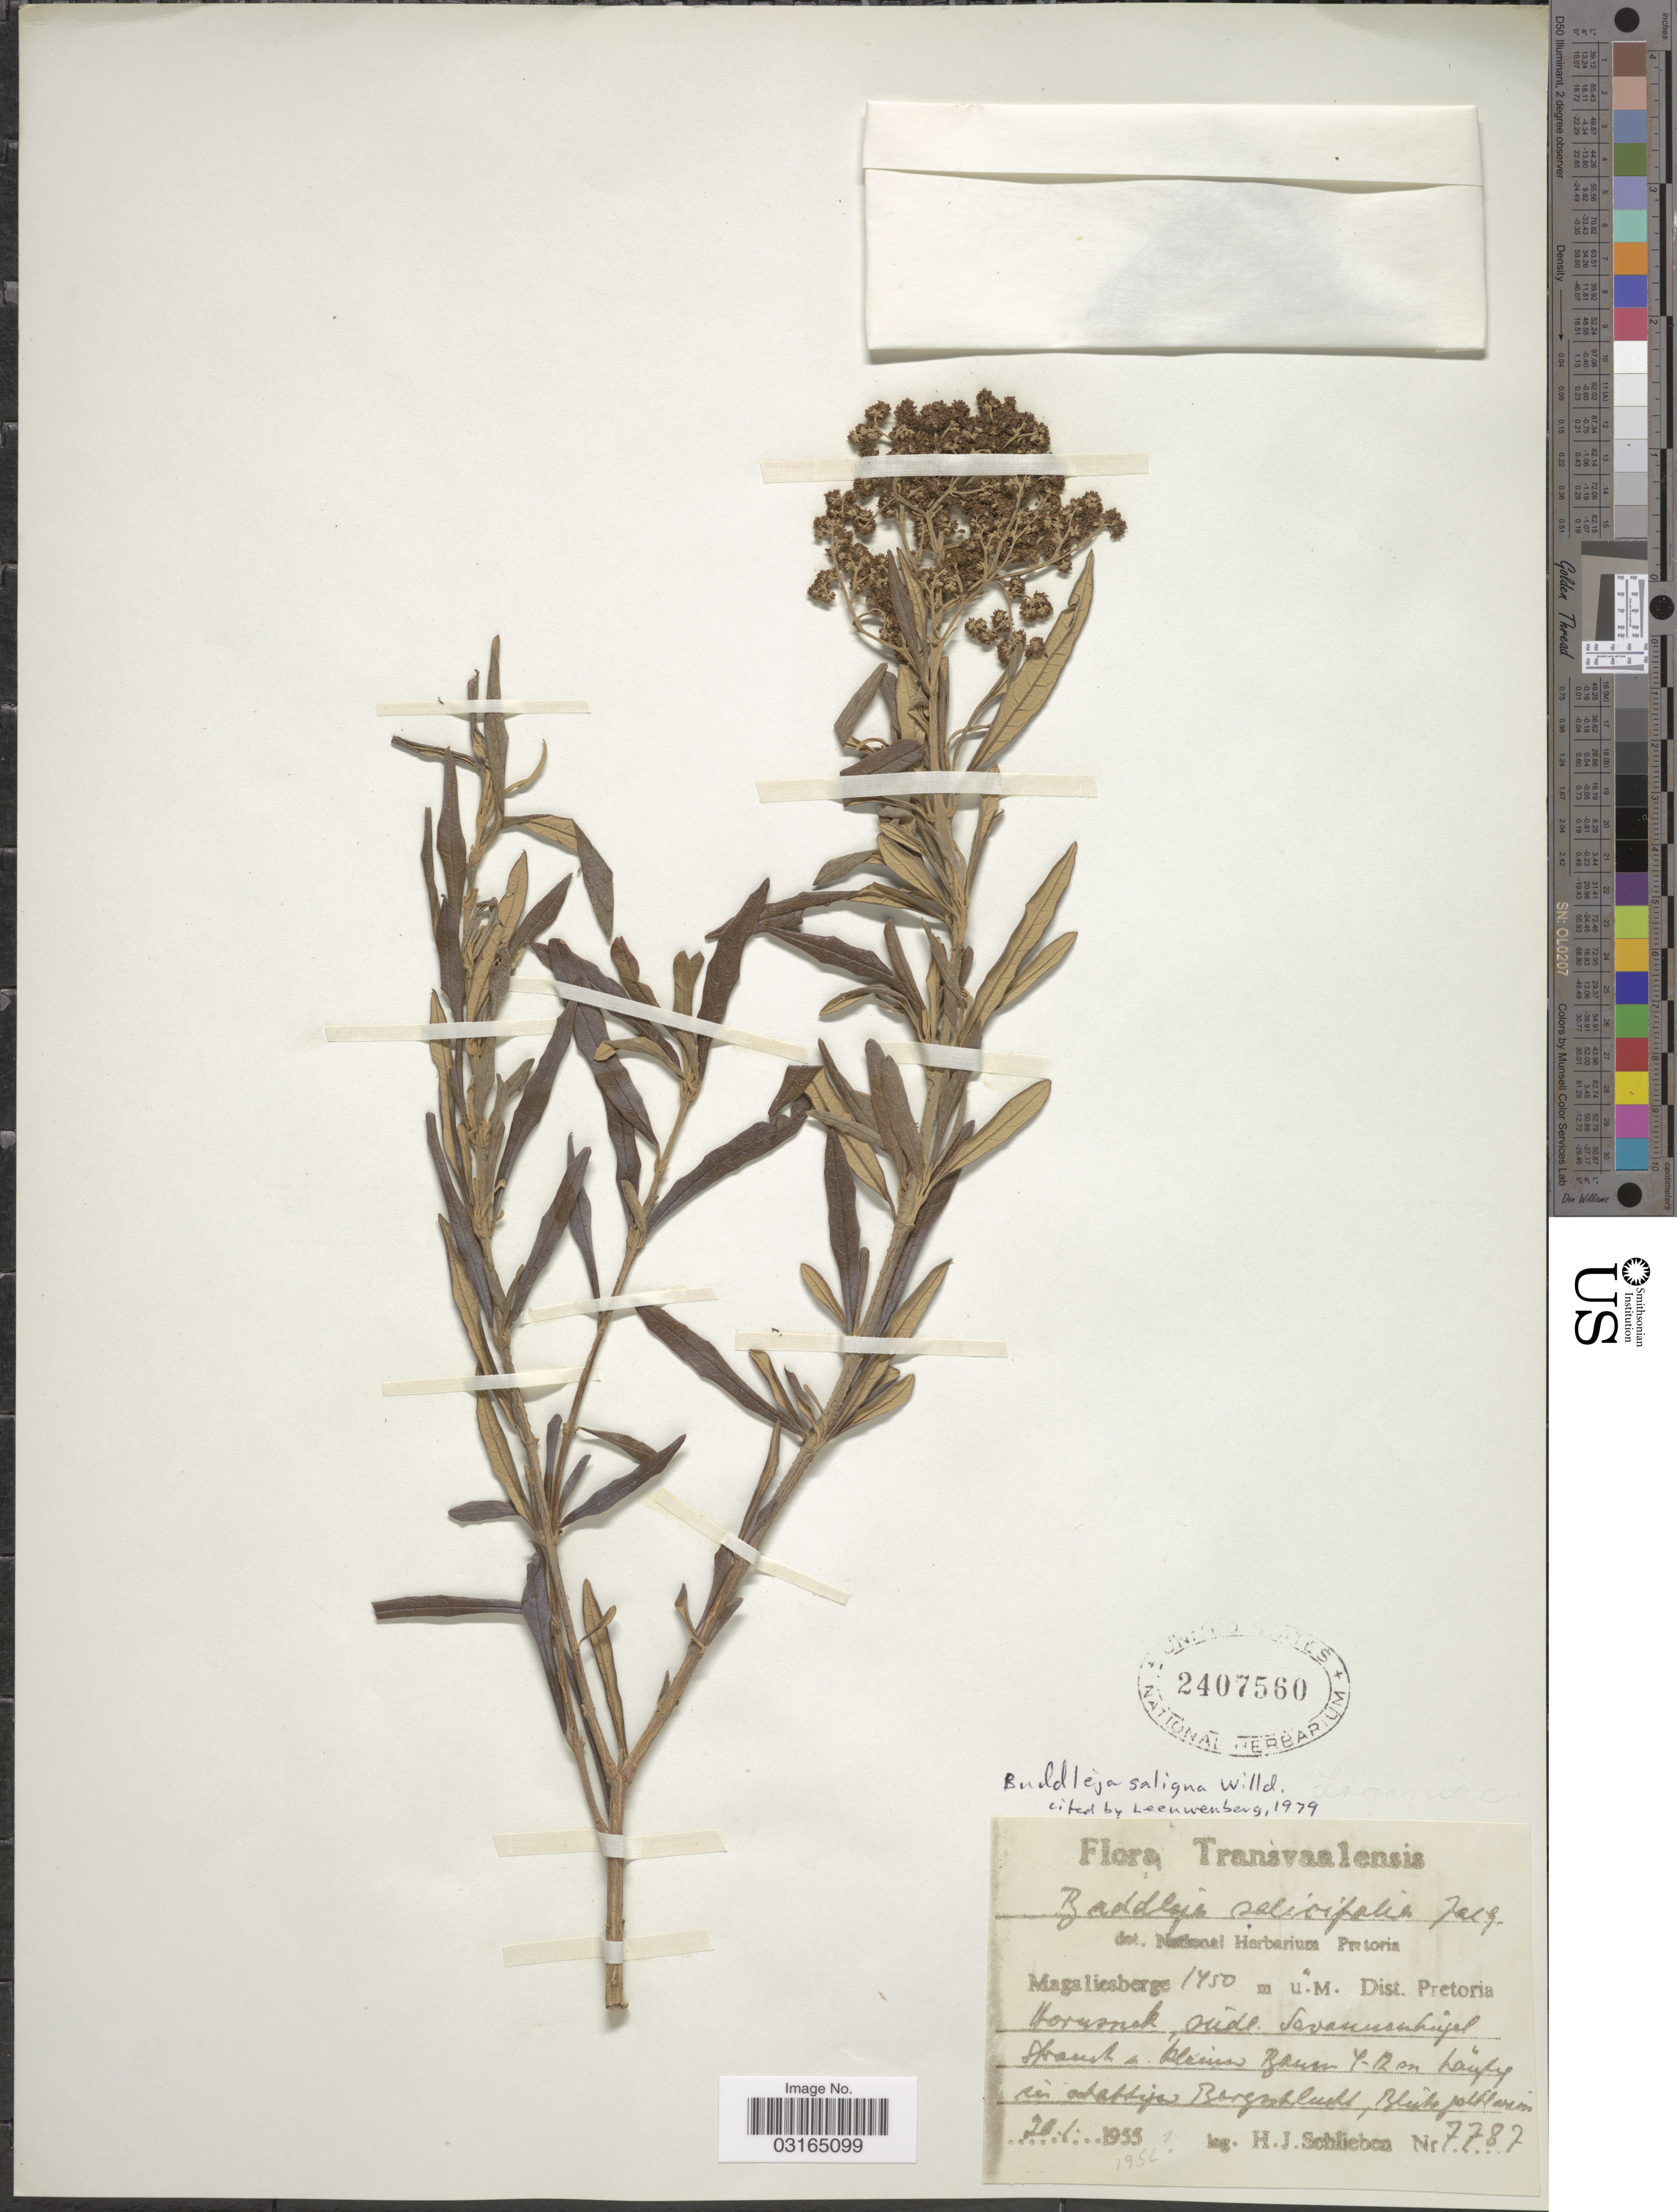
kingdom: Plantae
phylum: Tracheophyta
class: Magnoliopsida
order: Lamiales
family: Scrophulariaceae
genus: Buddleja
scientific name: Buddleja saligna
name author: Willd.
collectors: H. J. Schlieben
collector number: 7787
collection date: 1955-01-20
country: South Africa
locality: Transvaalensis. Magaliesberge. Dist. Pretoria. Hornsnek, südl. Savannenhüpel.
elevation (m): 1450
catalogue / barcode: US 2407560